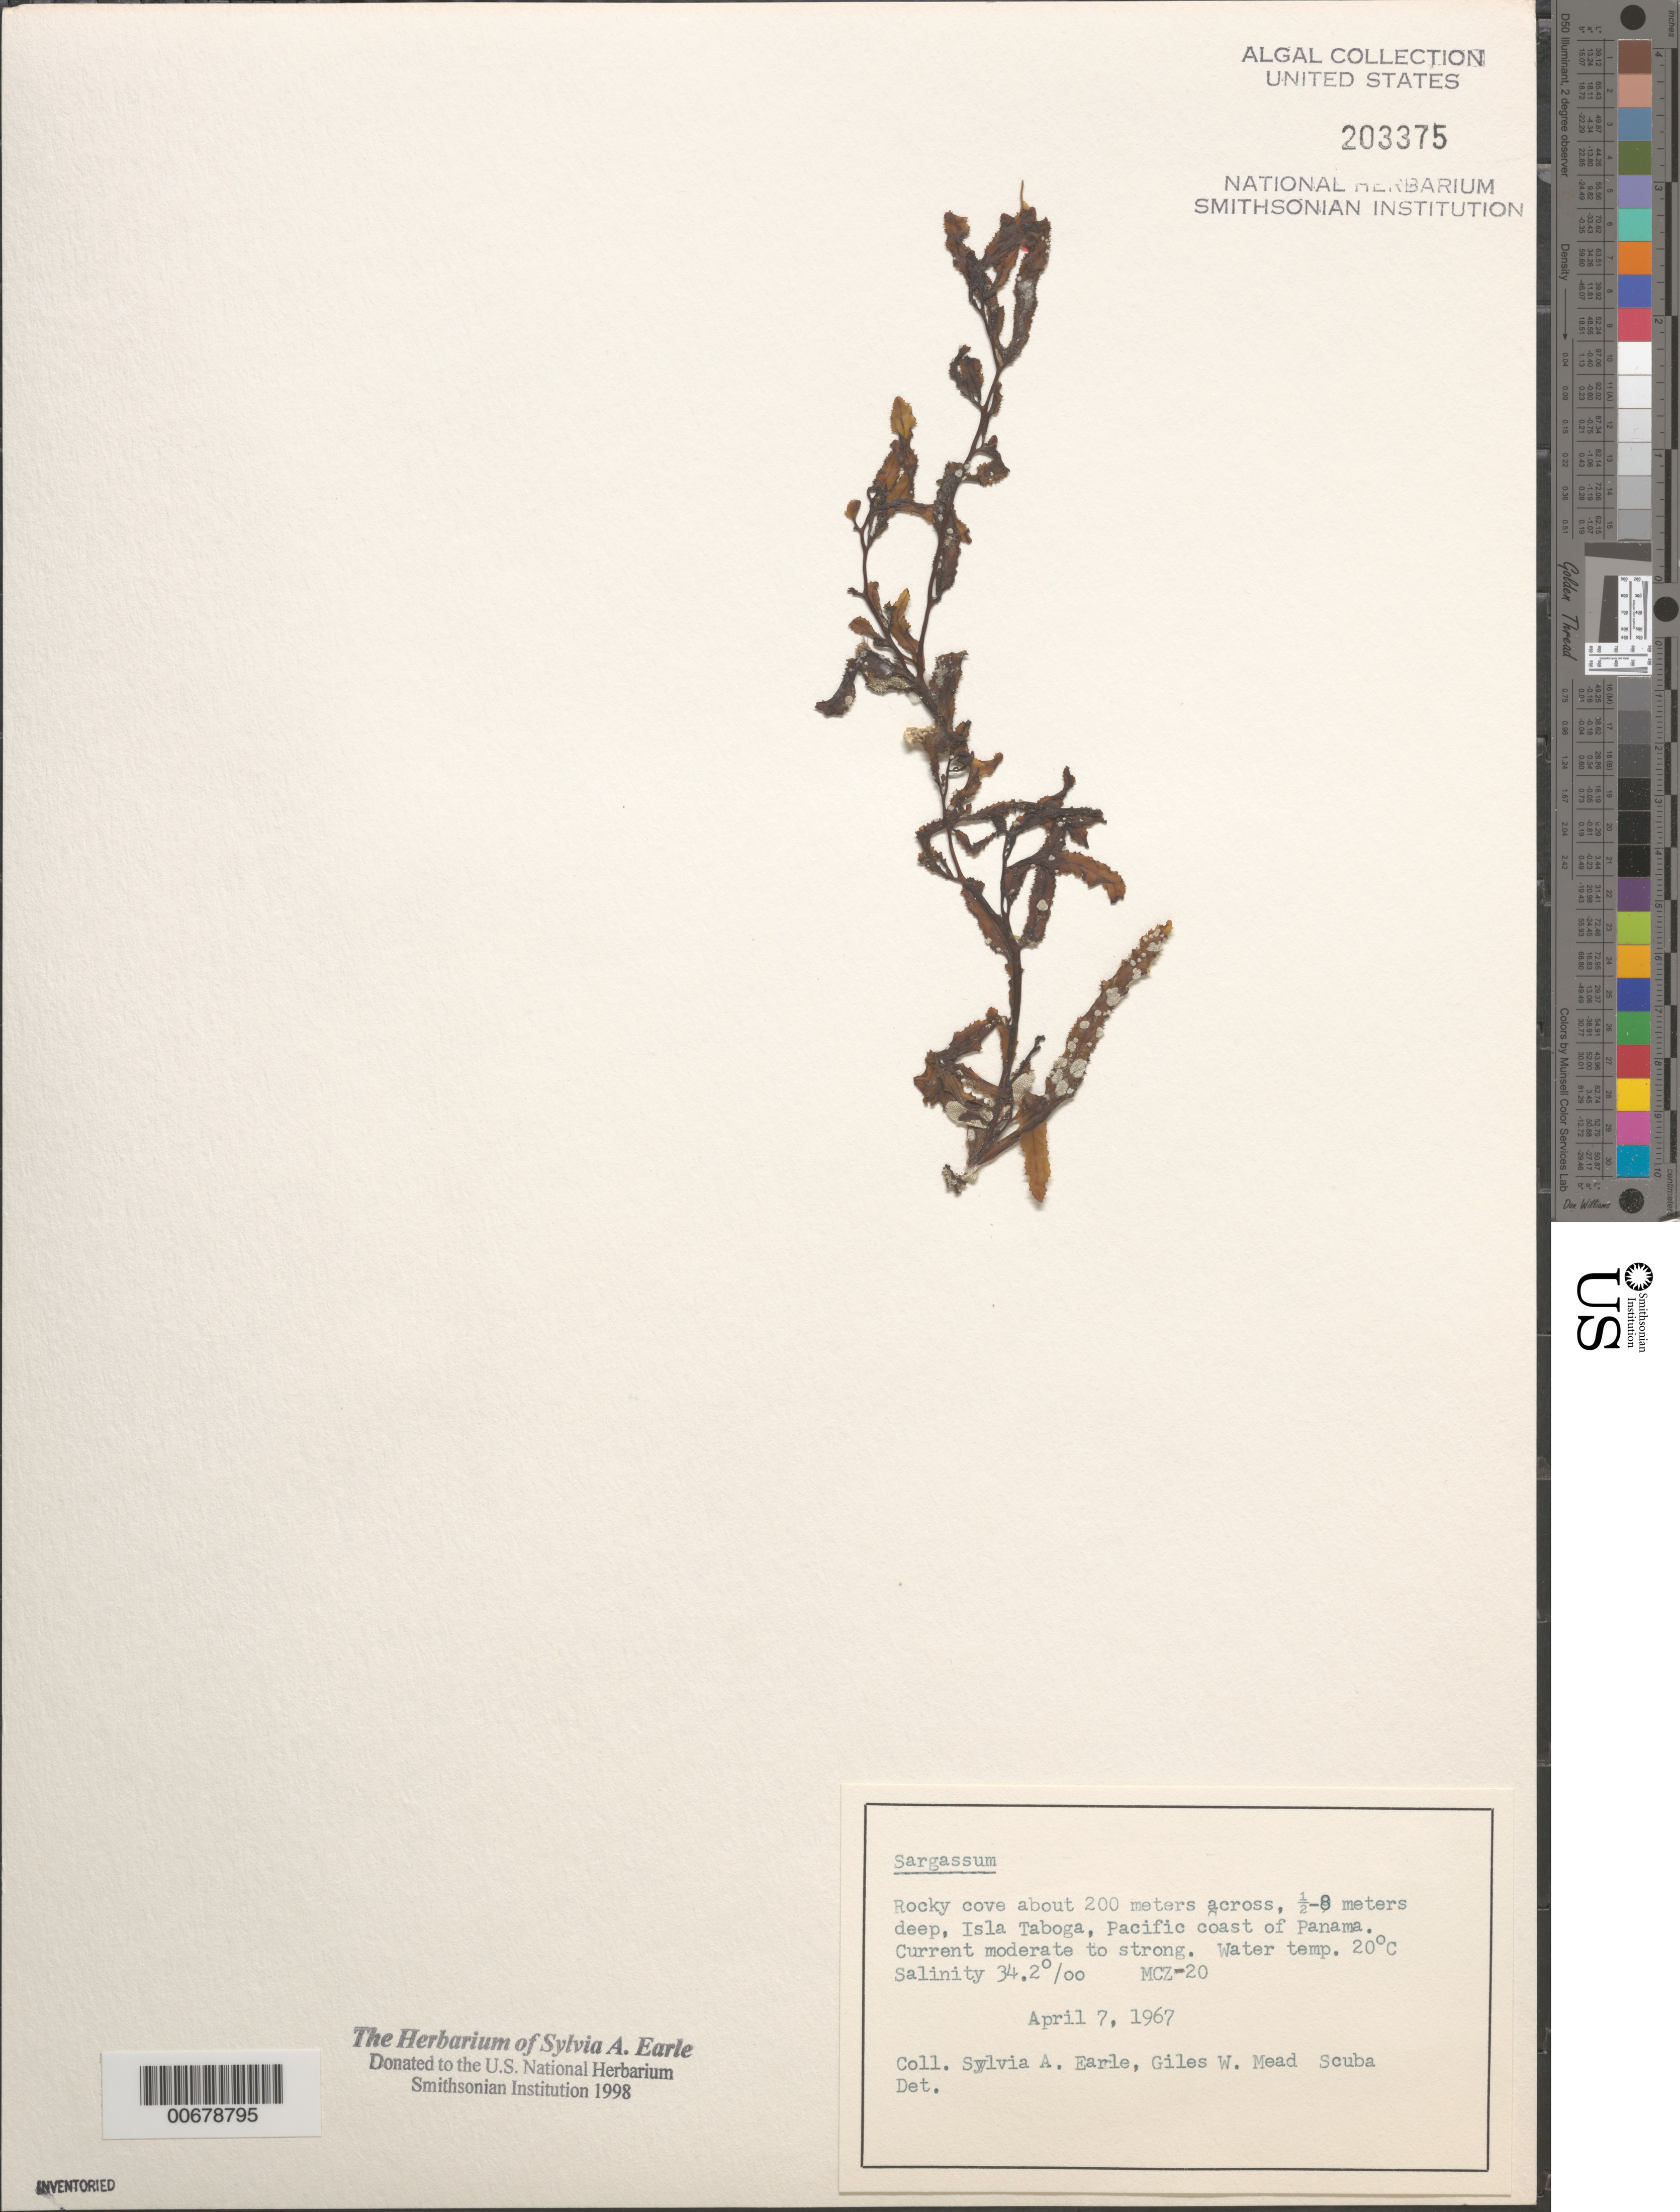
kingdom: Chromista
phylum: Ochrophyta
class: Phaeophyceae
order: Fucales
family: Sargassaceae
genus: Sargassum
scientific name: Sargassum sp.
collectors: S. A. Earle & G. W. Mead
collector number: MCZ-20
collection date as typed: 07 Apr 1967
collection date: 1967-04-07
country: Panama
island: Taboga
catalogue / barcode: US 203375